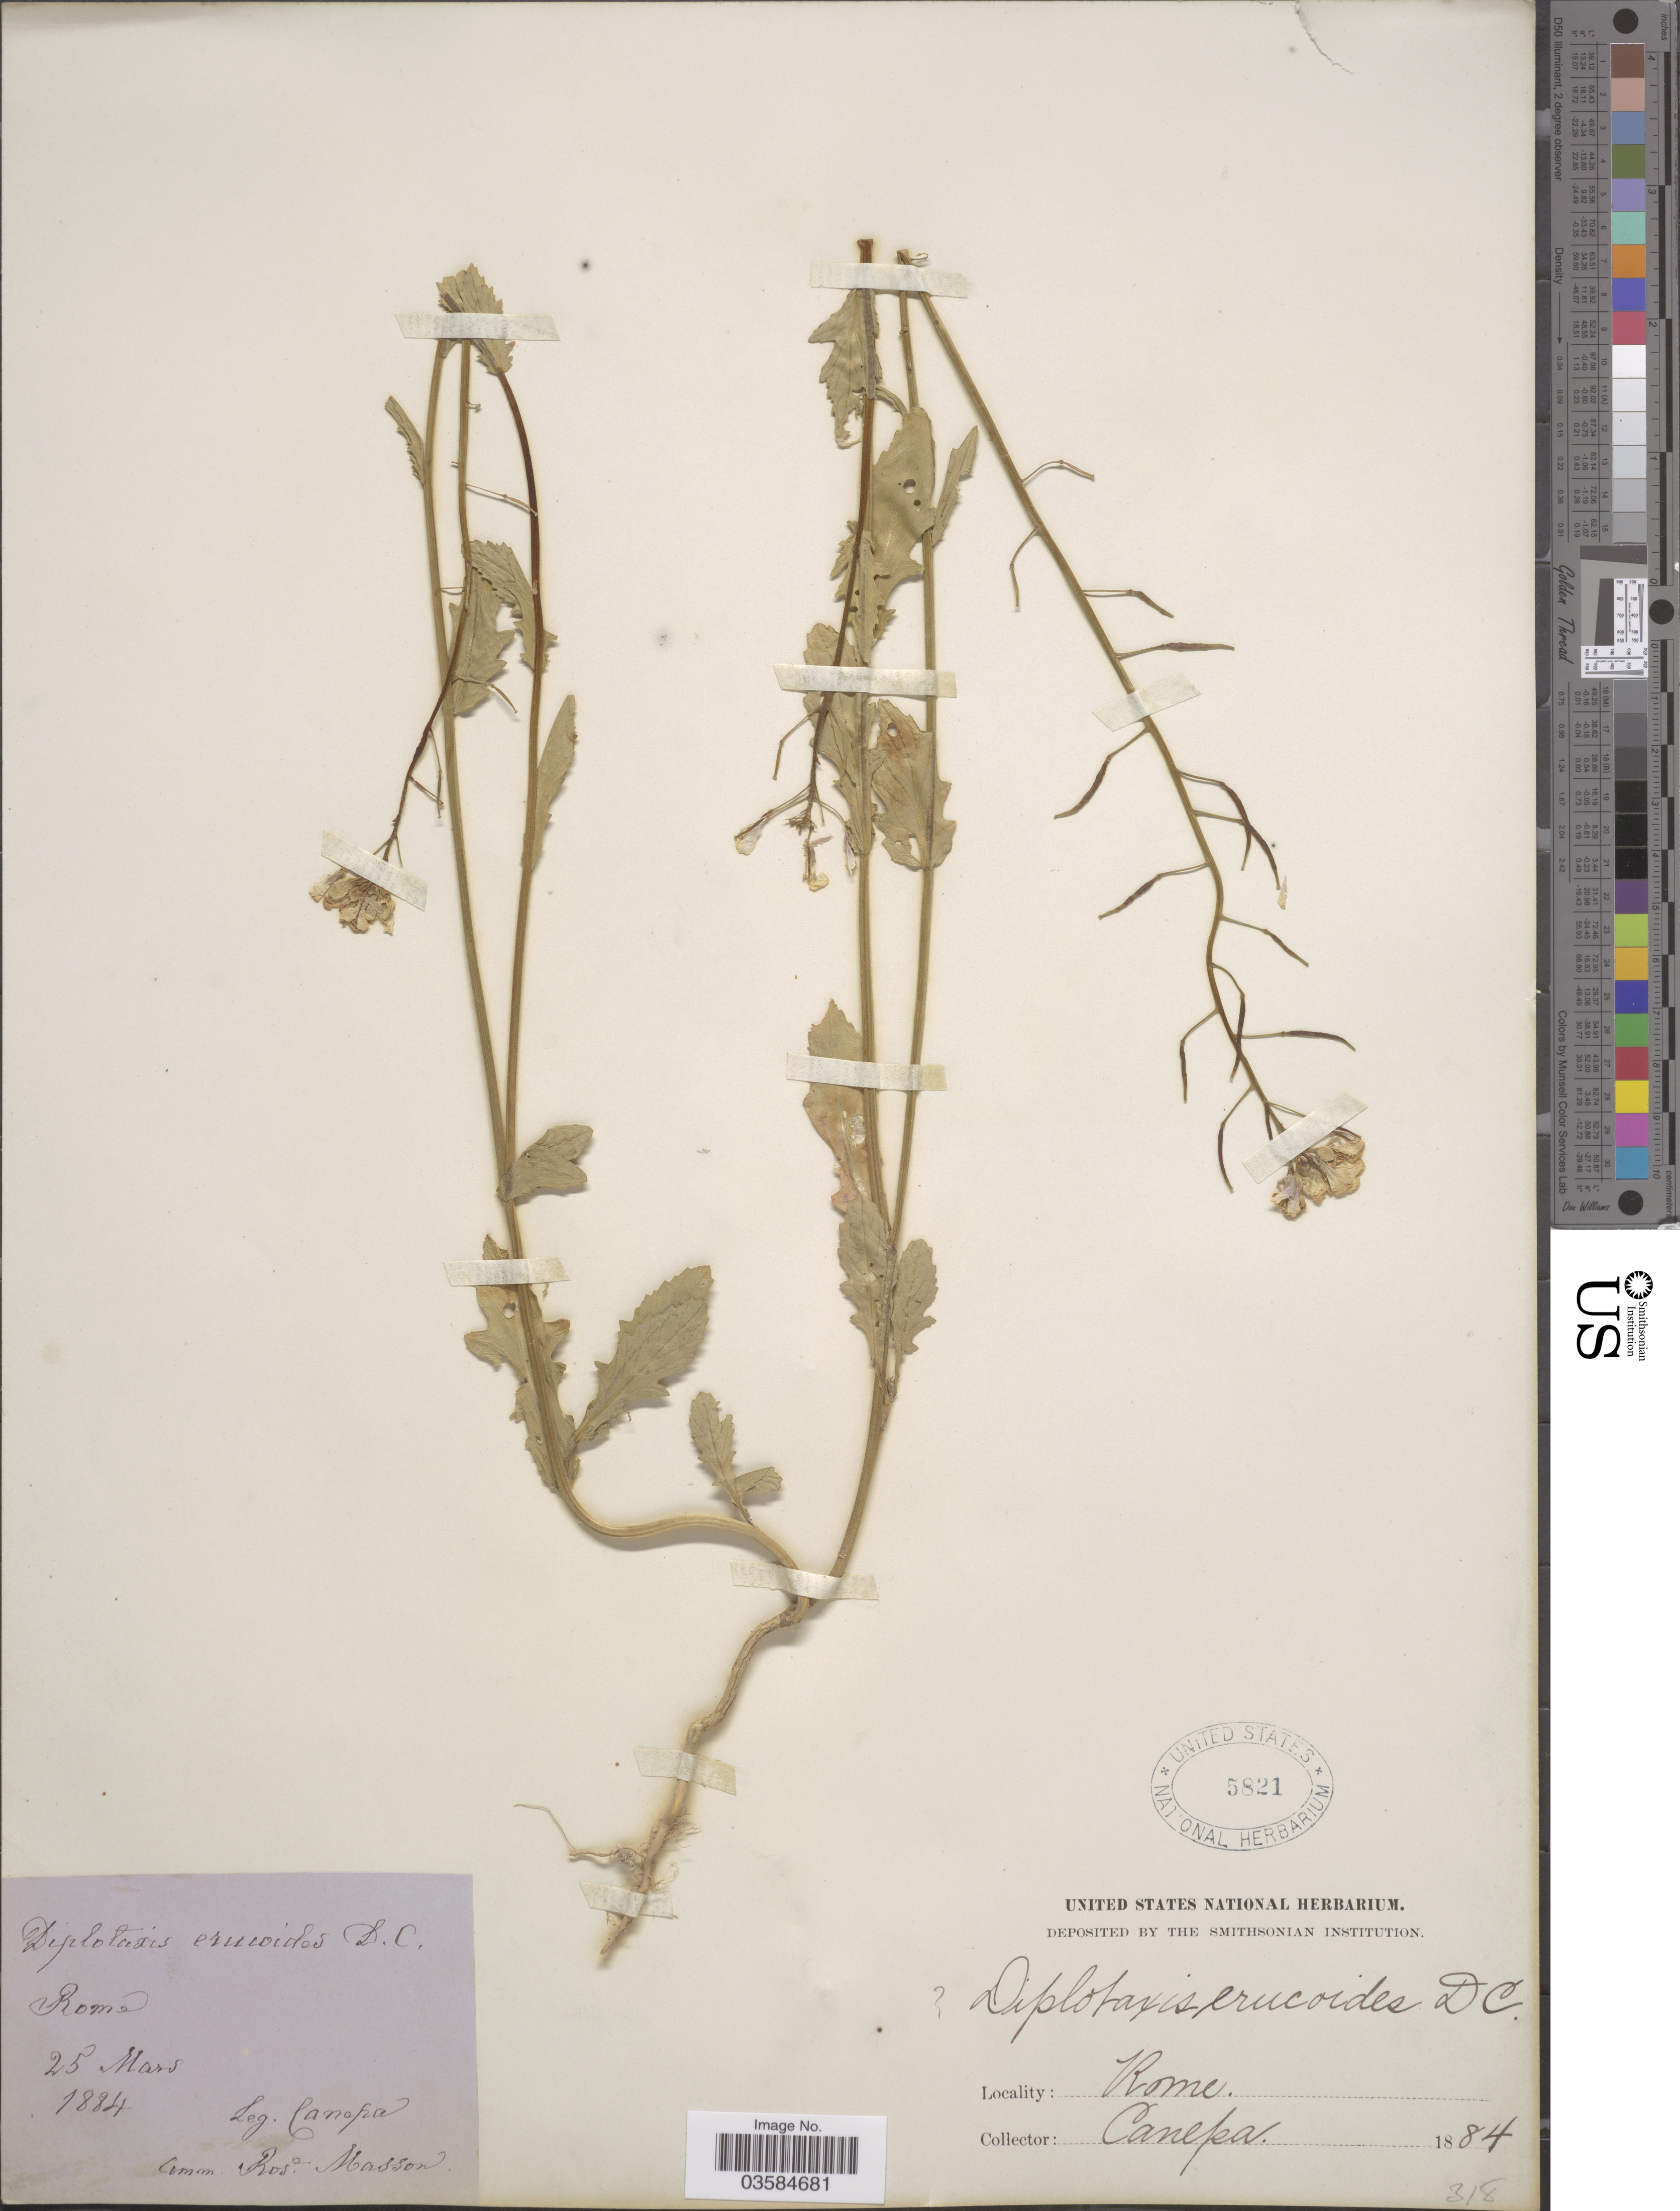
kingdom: Plantae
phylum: Tracheophyta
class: Magnoliopsida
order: Brassicales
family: Brassicaceae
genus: Diplotaxis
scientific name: Diplotaxis erucoides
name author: (L.) DC.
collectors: Canepa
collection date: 1884-03-25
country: Italy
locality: Rome.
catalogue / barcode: US 5821